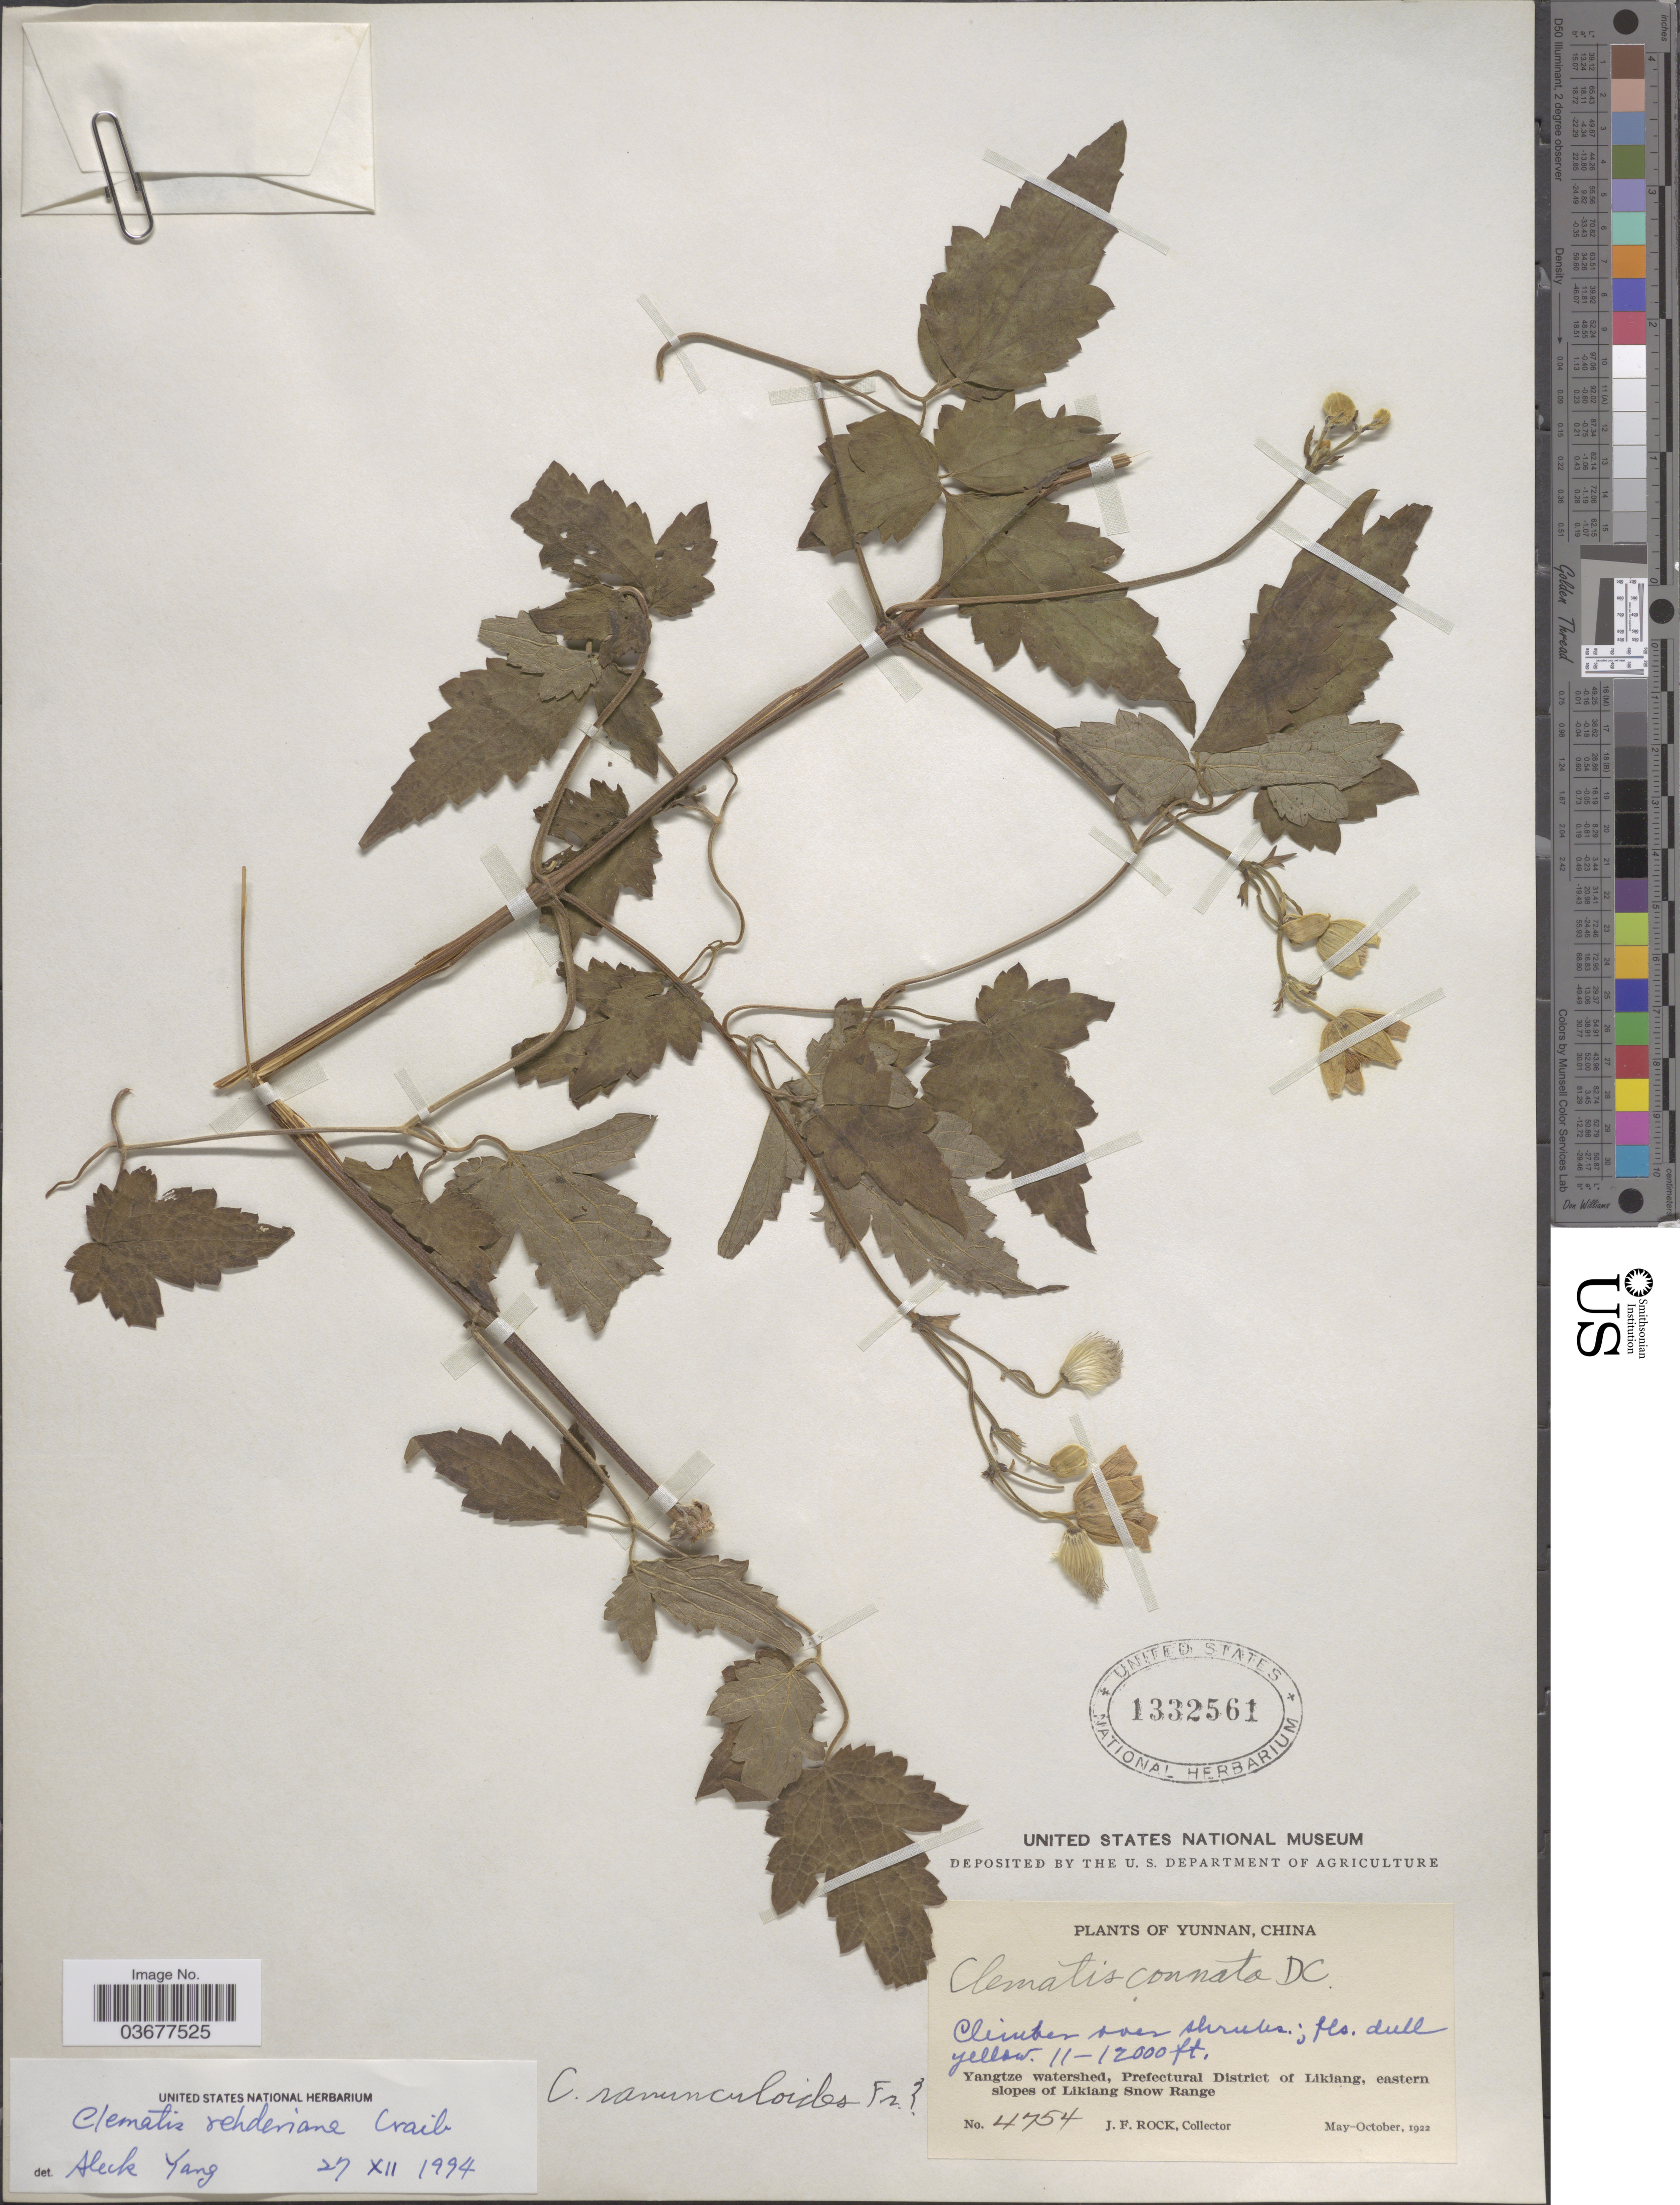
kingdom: Plantae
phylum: Tracheophyta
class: Magnoliopsida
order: Ranunculales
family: Ranunculaceae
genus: Clematis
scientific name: Clematis rehderiana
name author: Craib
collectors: J. Rock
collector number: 4754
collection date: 1922-05/1922-10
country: China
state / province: Yunnan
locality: Yangtze watershed, Prefectural District of Likiang, eastern slopes of Likiang Snow Range.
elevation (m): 3353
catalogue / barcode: US 1332561